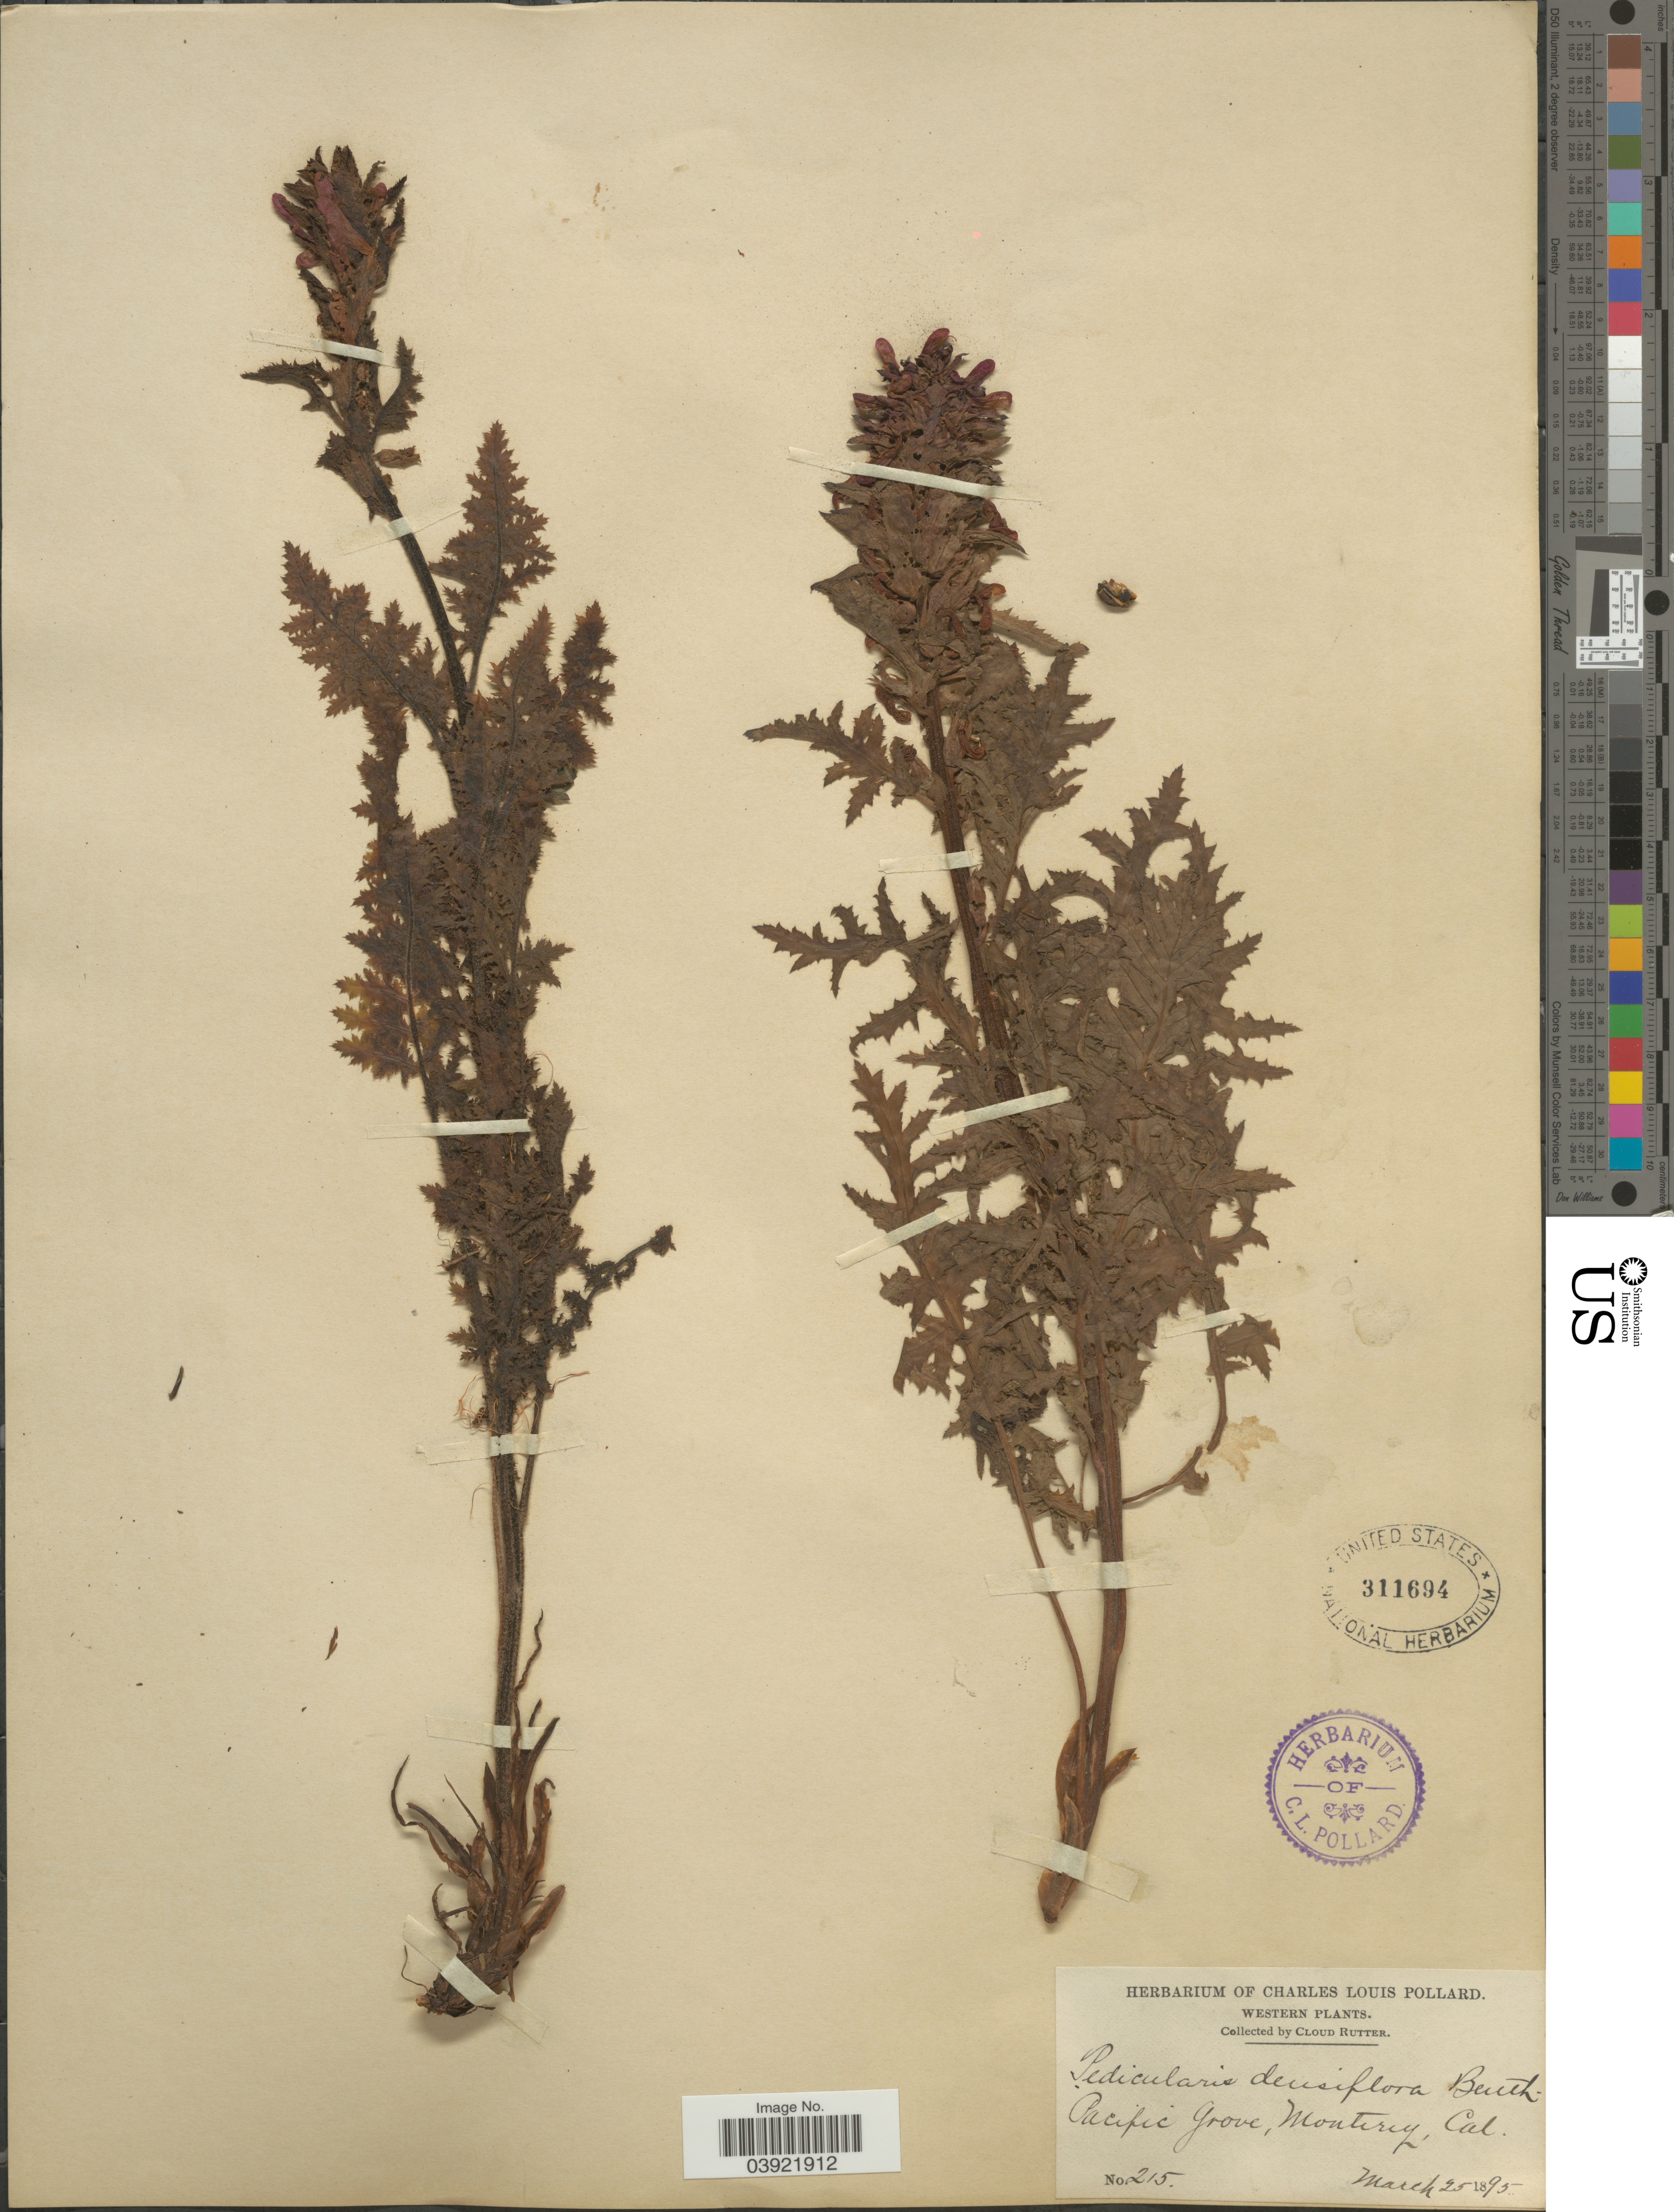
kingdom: Plantae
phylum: Tracheophyta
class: Magnoliopsida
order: Lamiales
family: Orobanchaceae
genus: Pedicularis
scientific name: Pedicularis densiflora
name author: Benth.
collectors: C. Rutter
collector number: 215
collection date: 1895-03-25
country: United States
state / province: California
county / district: Monterey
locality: Western. Pacific Grove, Monterey.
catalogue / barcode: US 311694